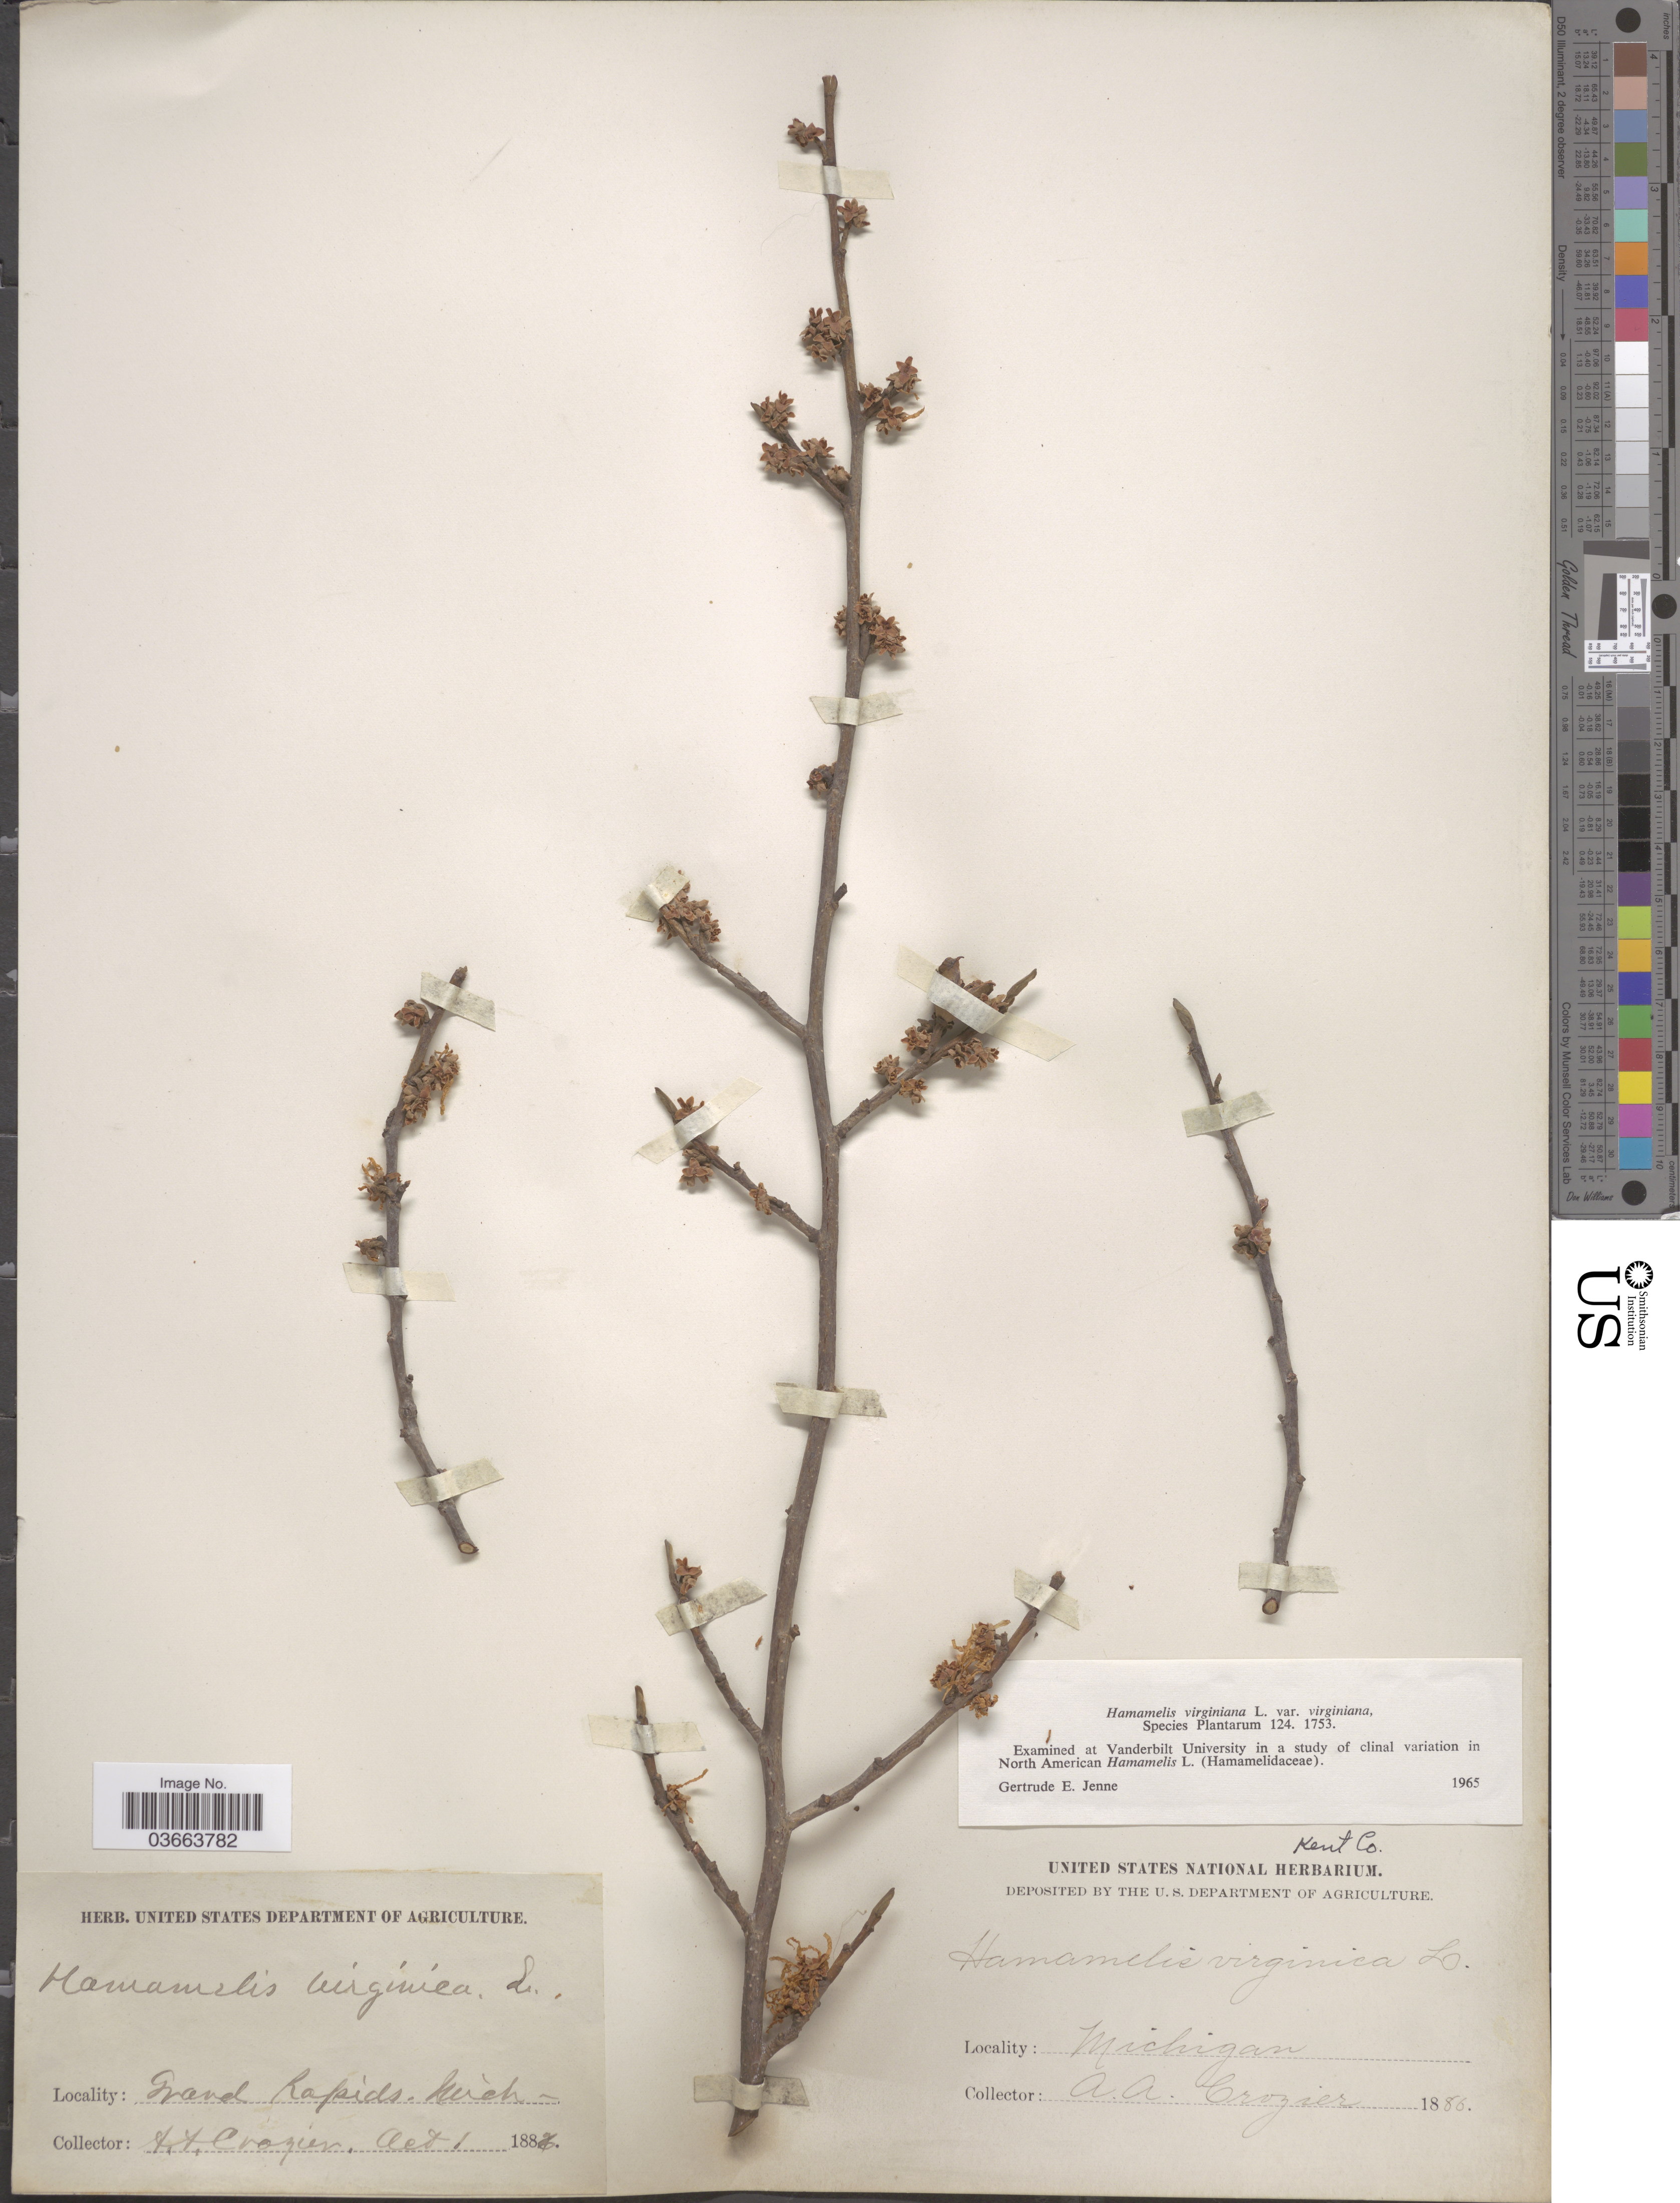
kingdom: Plantae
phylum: Tracheophyta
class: Magnoliopsida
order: Saxifragales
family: Hamamelidaceae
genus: Hamamelis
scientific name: Hamamelis virginiana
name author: L.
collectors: A. Crozier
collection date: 1886-10-01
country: United States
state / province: Michigan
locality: Grand Rapids. Kent Co.